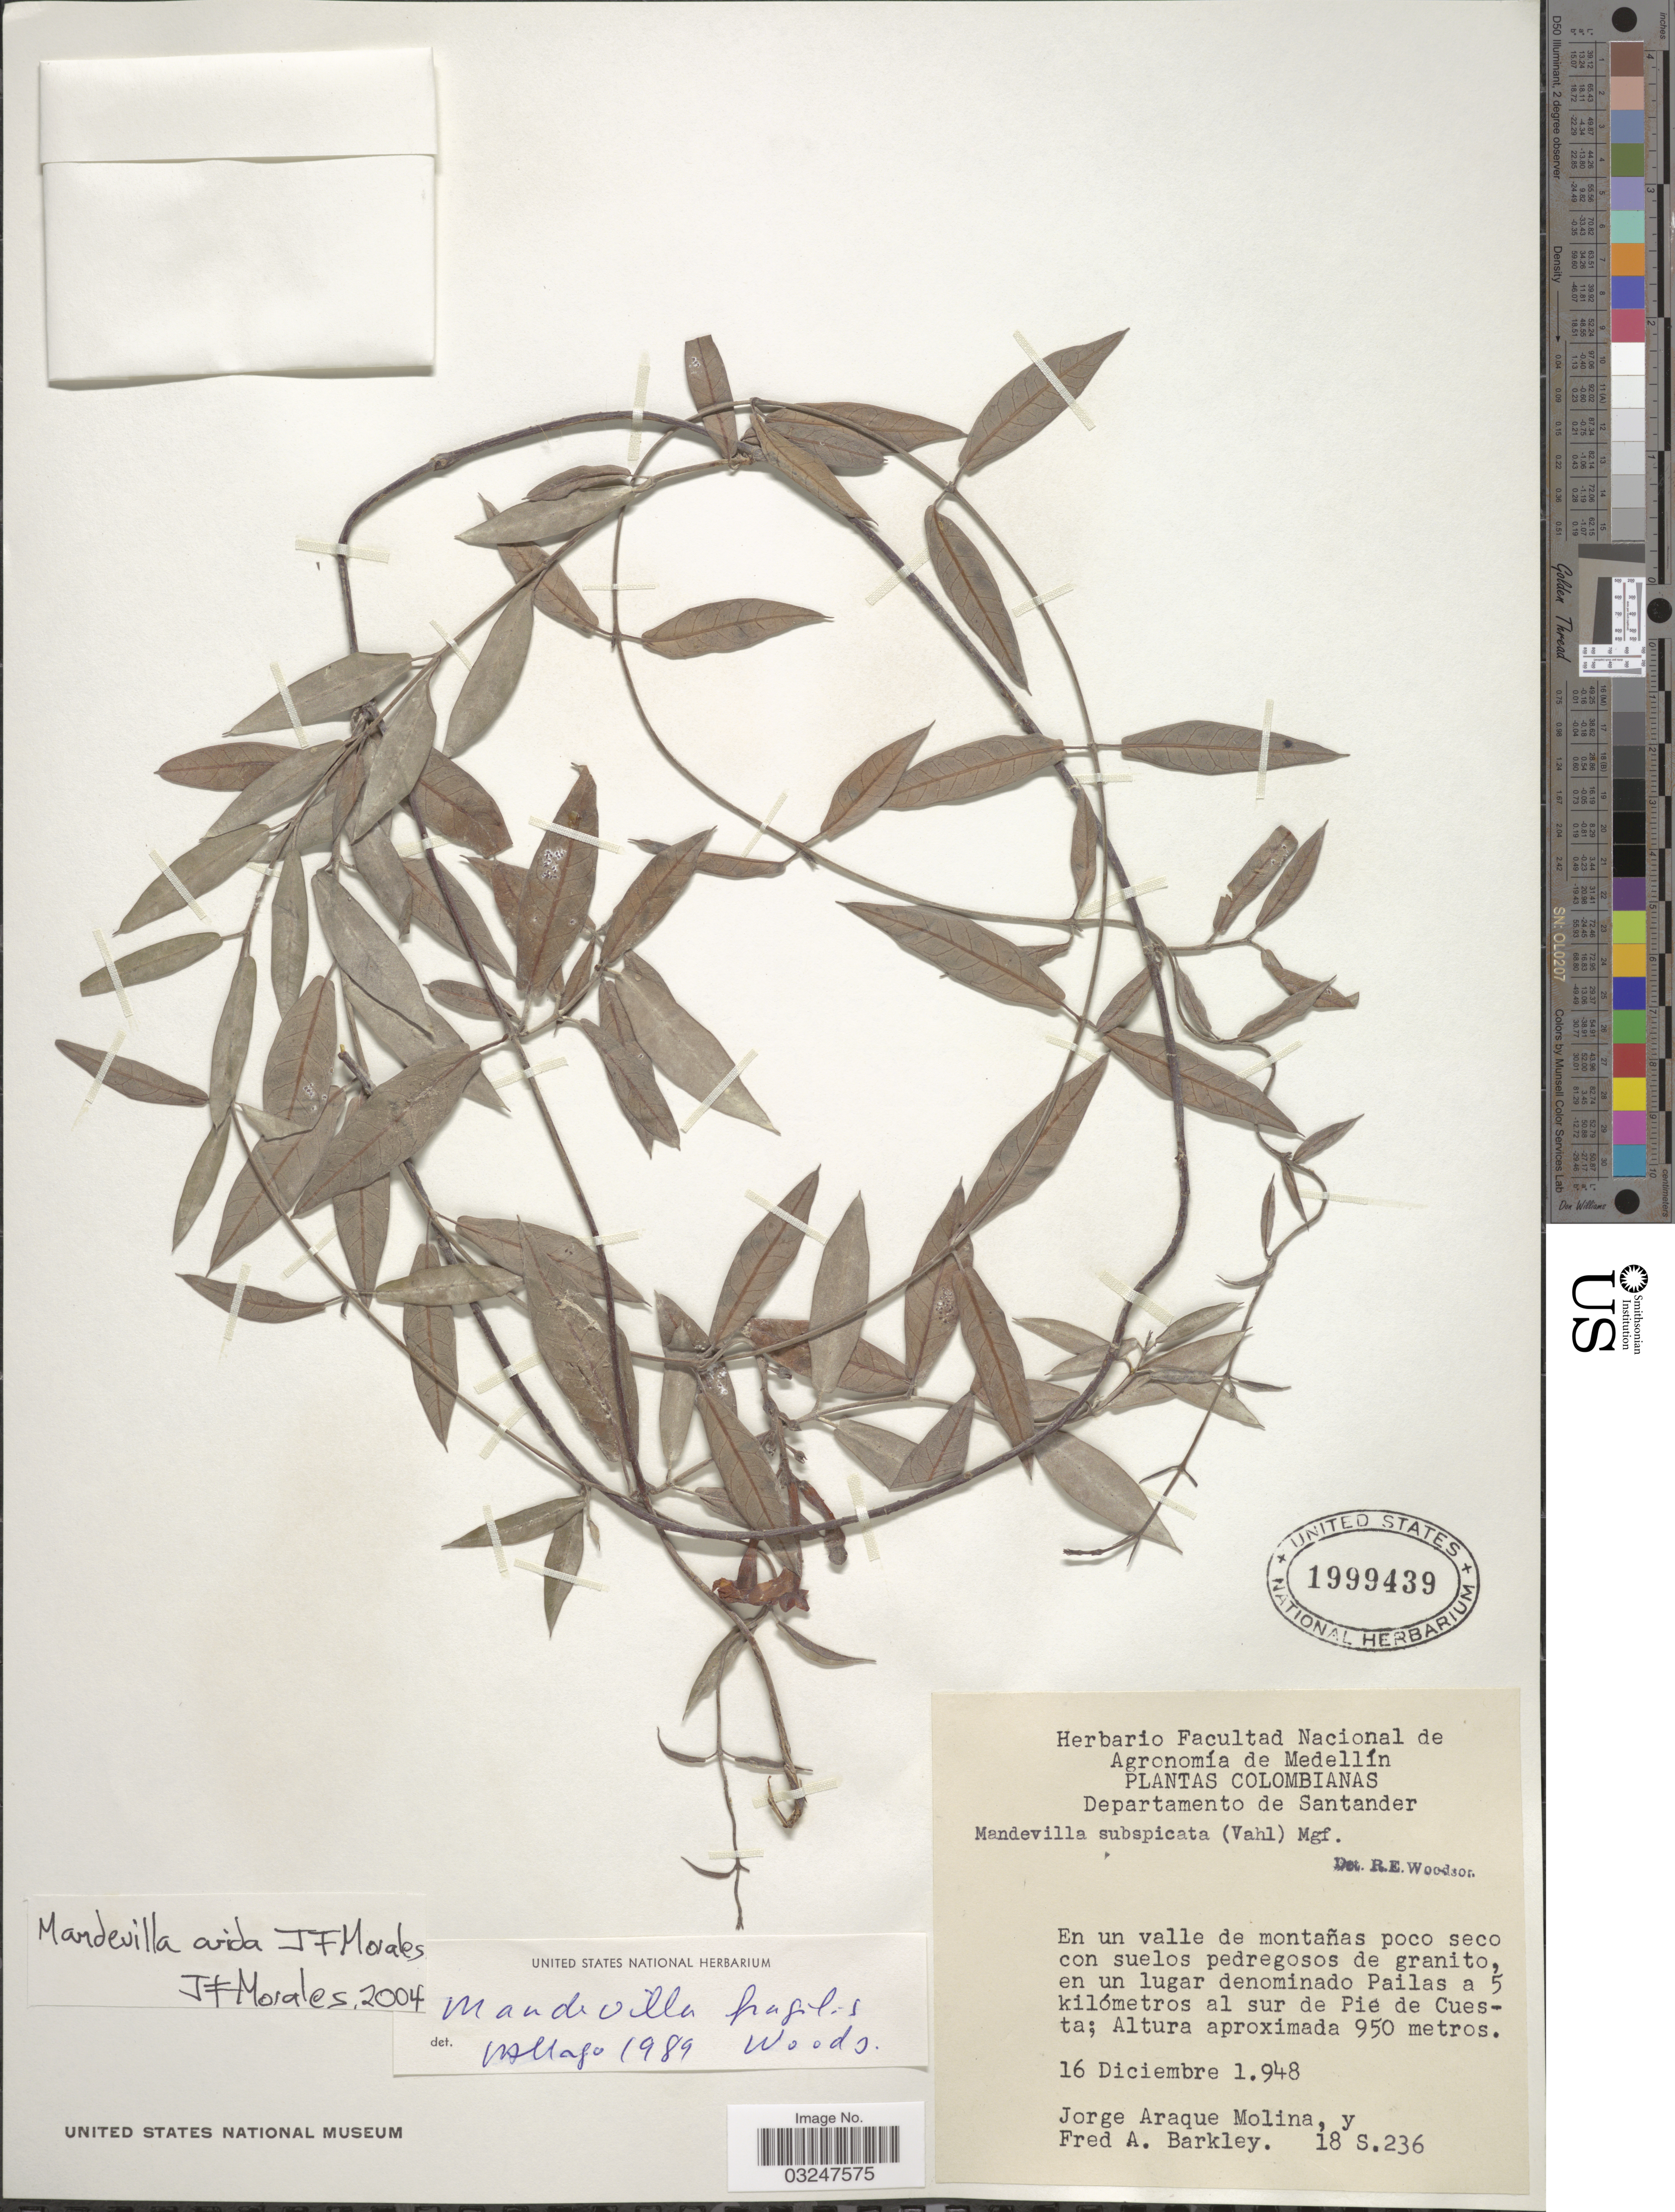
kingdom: Plantae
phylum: Tracheophyta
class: Magnoliopsida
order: Gentianales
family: Apocynaceae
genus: Mandevilla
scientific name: Mandevilla aridana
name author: J.F. Morales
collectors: J. Araque Molina & F. A. Barkley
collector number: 18S236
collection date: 1948-12-16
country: Colombia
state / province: Santander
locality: Departamento de Santander, En un valle de montañas poco seco con suelos pedregosos de granito, en un lugar denominado Pailas a 5 kilómetros al sur de Pie de Cuesta.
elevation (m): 950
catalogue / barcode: US 1999439